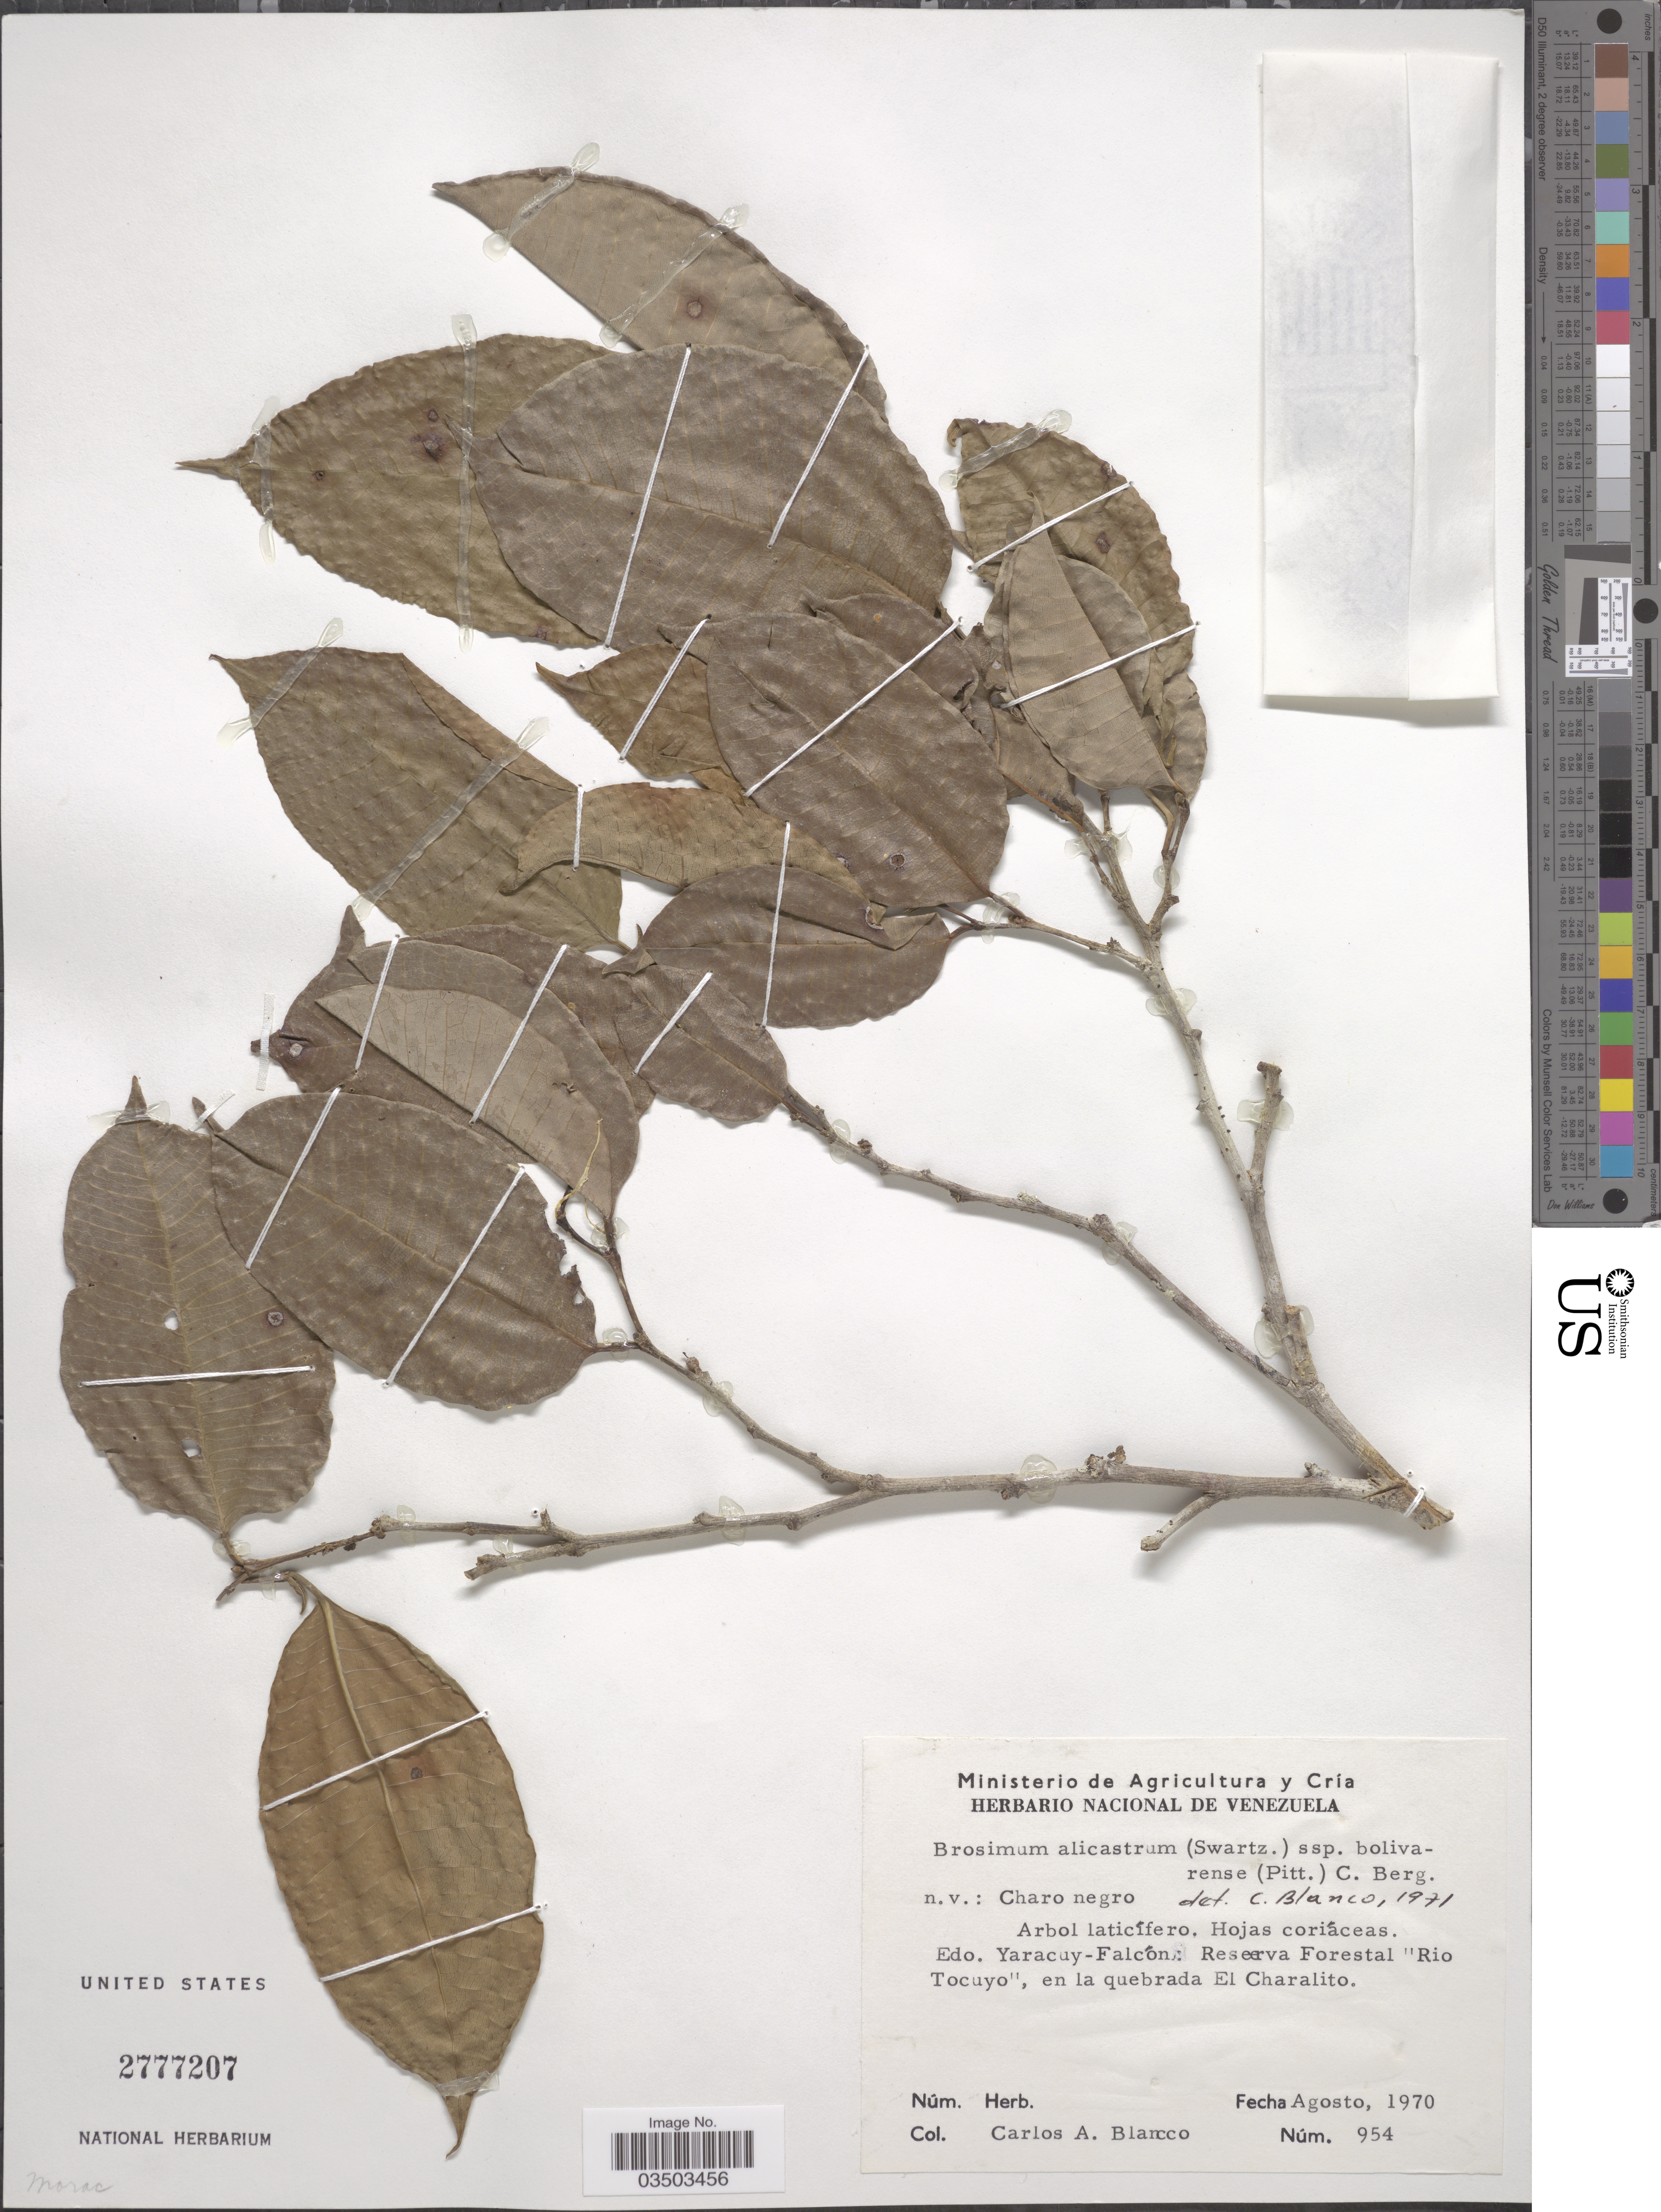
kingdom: Plantae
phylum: Tracheophyta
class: Magnoliopsida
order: Rosales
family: Moraceae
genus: Brosimum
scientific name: Brosimum alicastrum subsp. bolivarense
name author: (Pittier) C.C. Berg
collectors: C. A. Blanco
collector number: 954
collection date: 1970-08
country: Venezuela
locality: Edo. Yaracuy-Falcón: Reserva Forestal "Rio Tocuyo", en la quebrada El Charalito.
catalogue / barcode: US 2777207